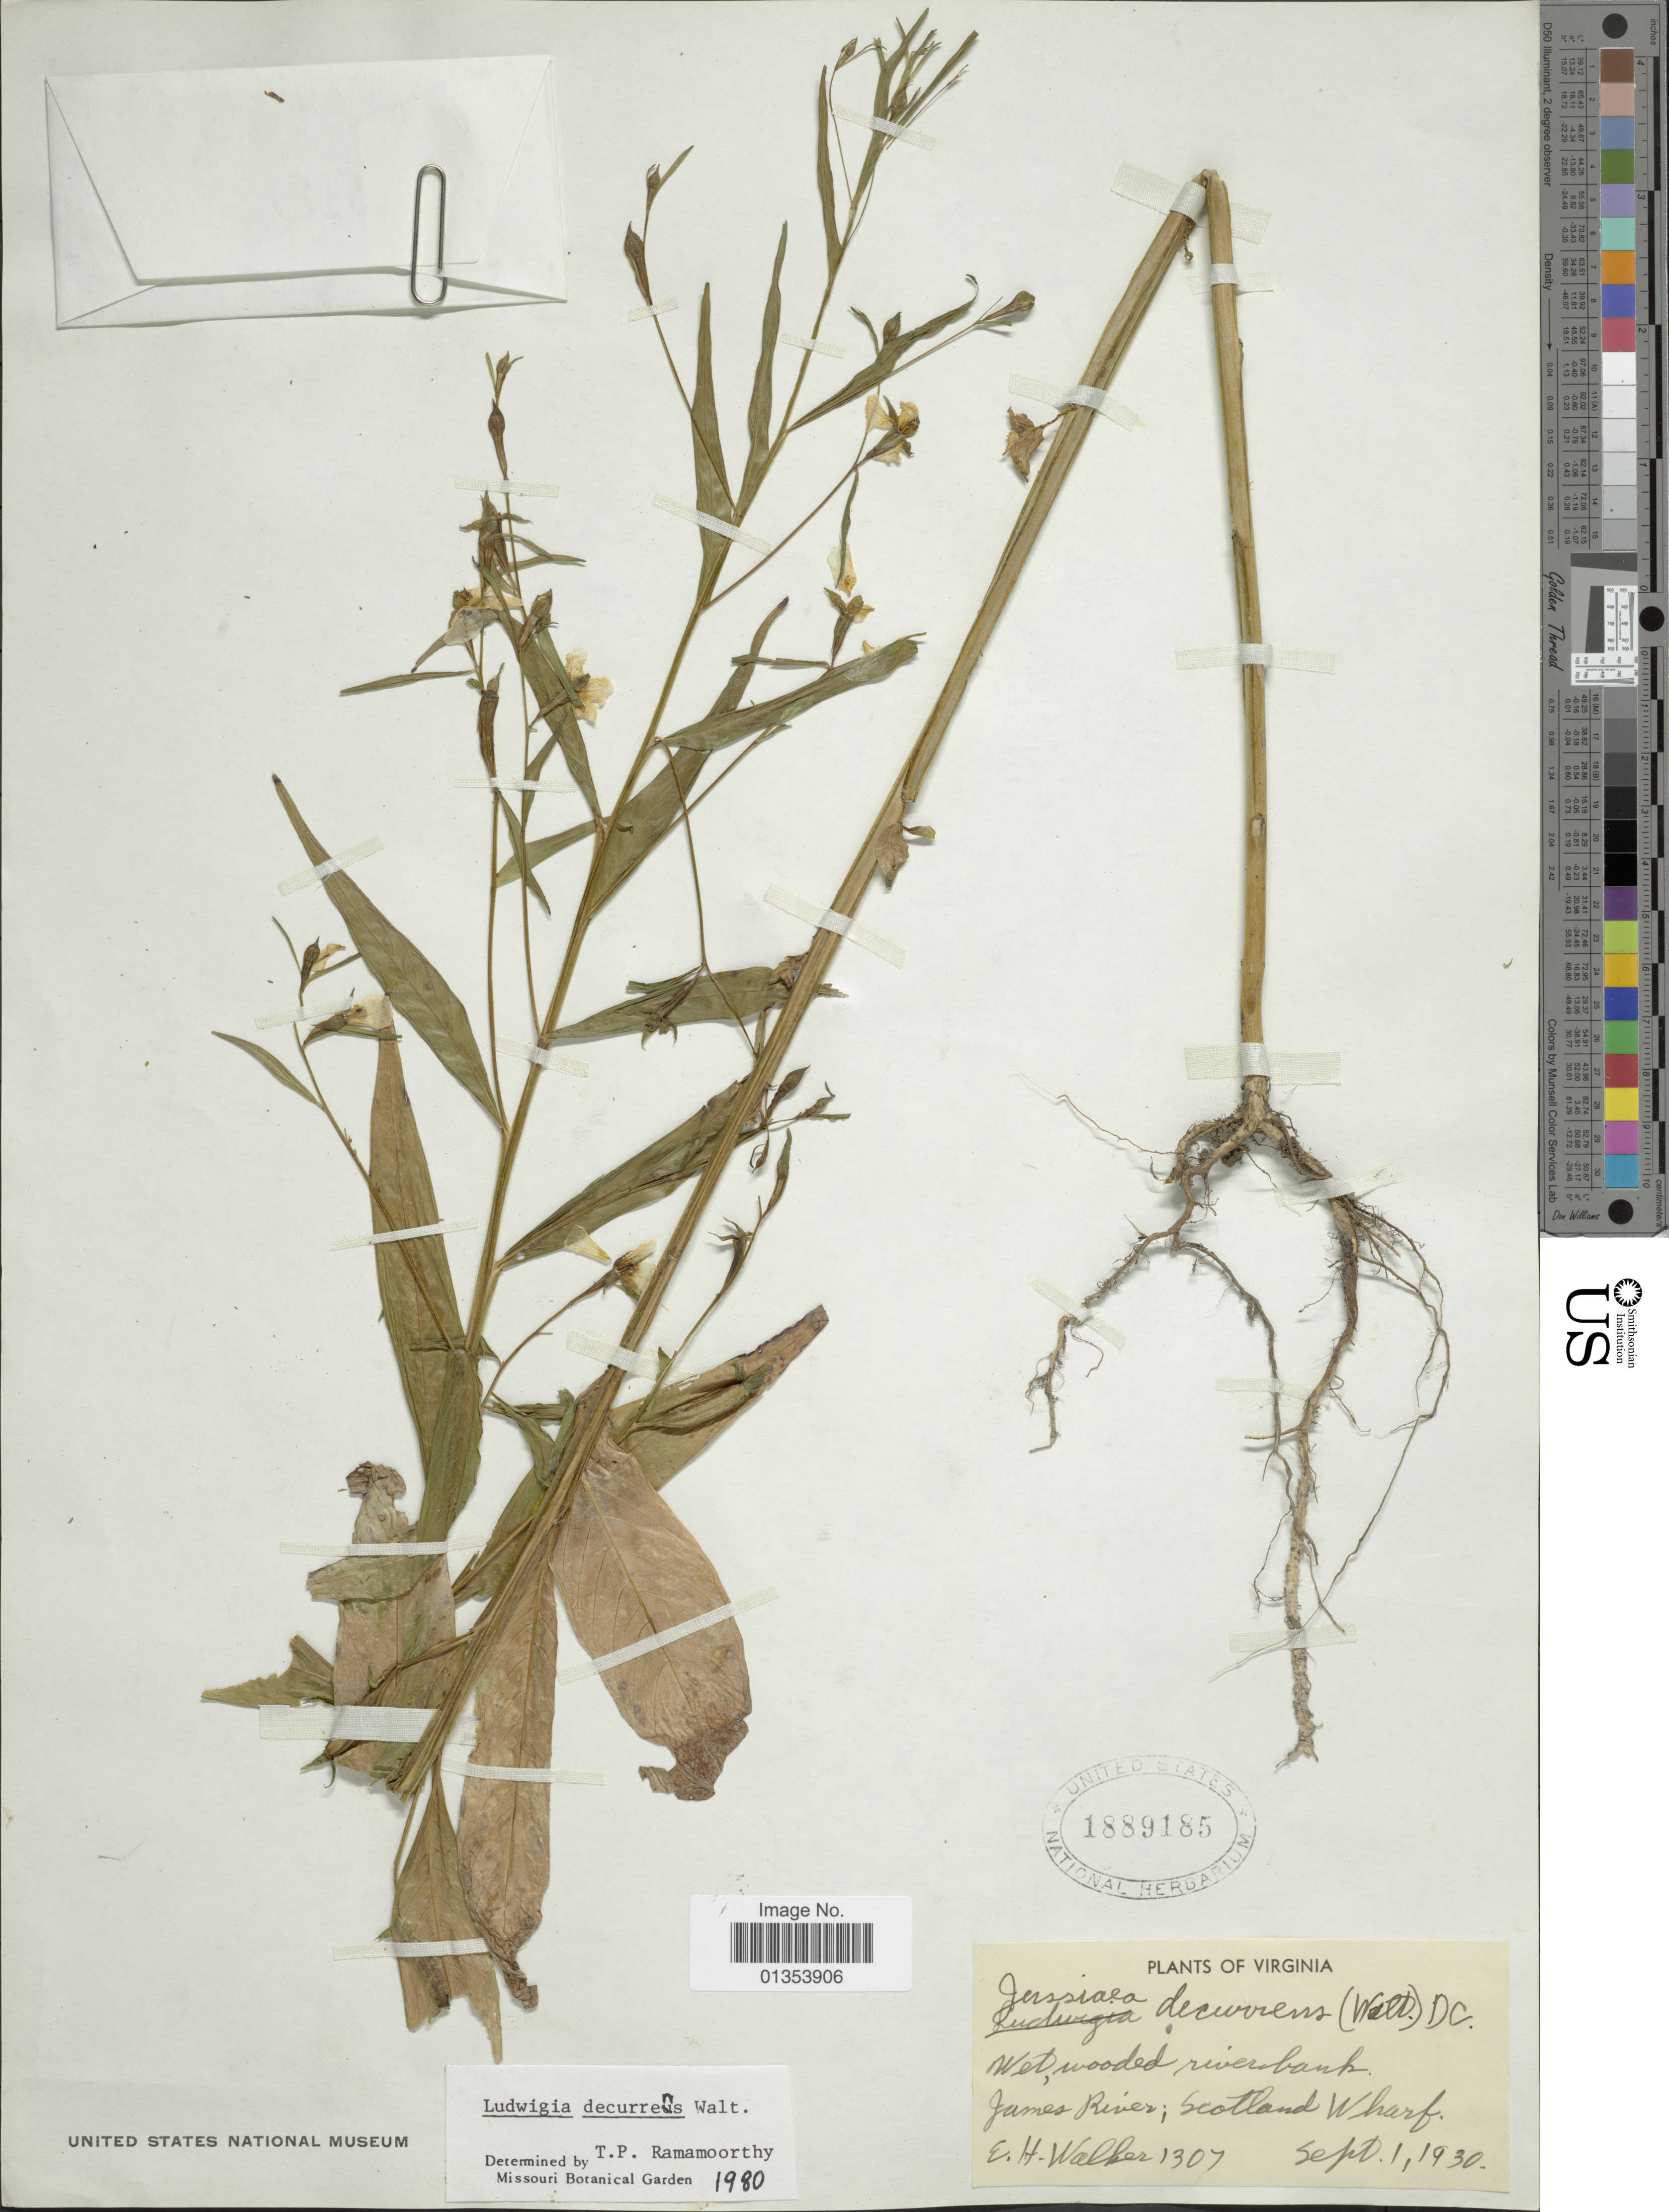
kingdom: Plantae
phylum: Tracheophyta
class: Magnoliopsida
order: Myrtales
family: Onagraceae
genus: Ludwigia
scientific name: Ludwigia decurrens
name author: Walter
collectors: E. H. Walker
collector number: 1307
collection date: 1930-09-01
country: United States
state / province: Virginia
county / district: James City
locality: James River; Scotland Wharf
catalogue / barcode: US 1889185